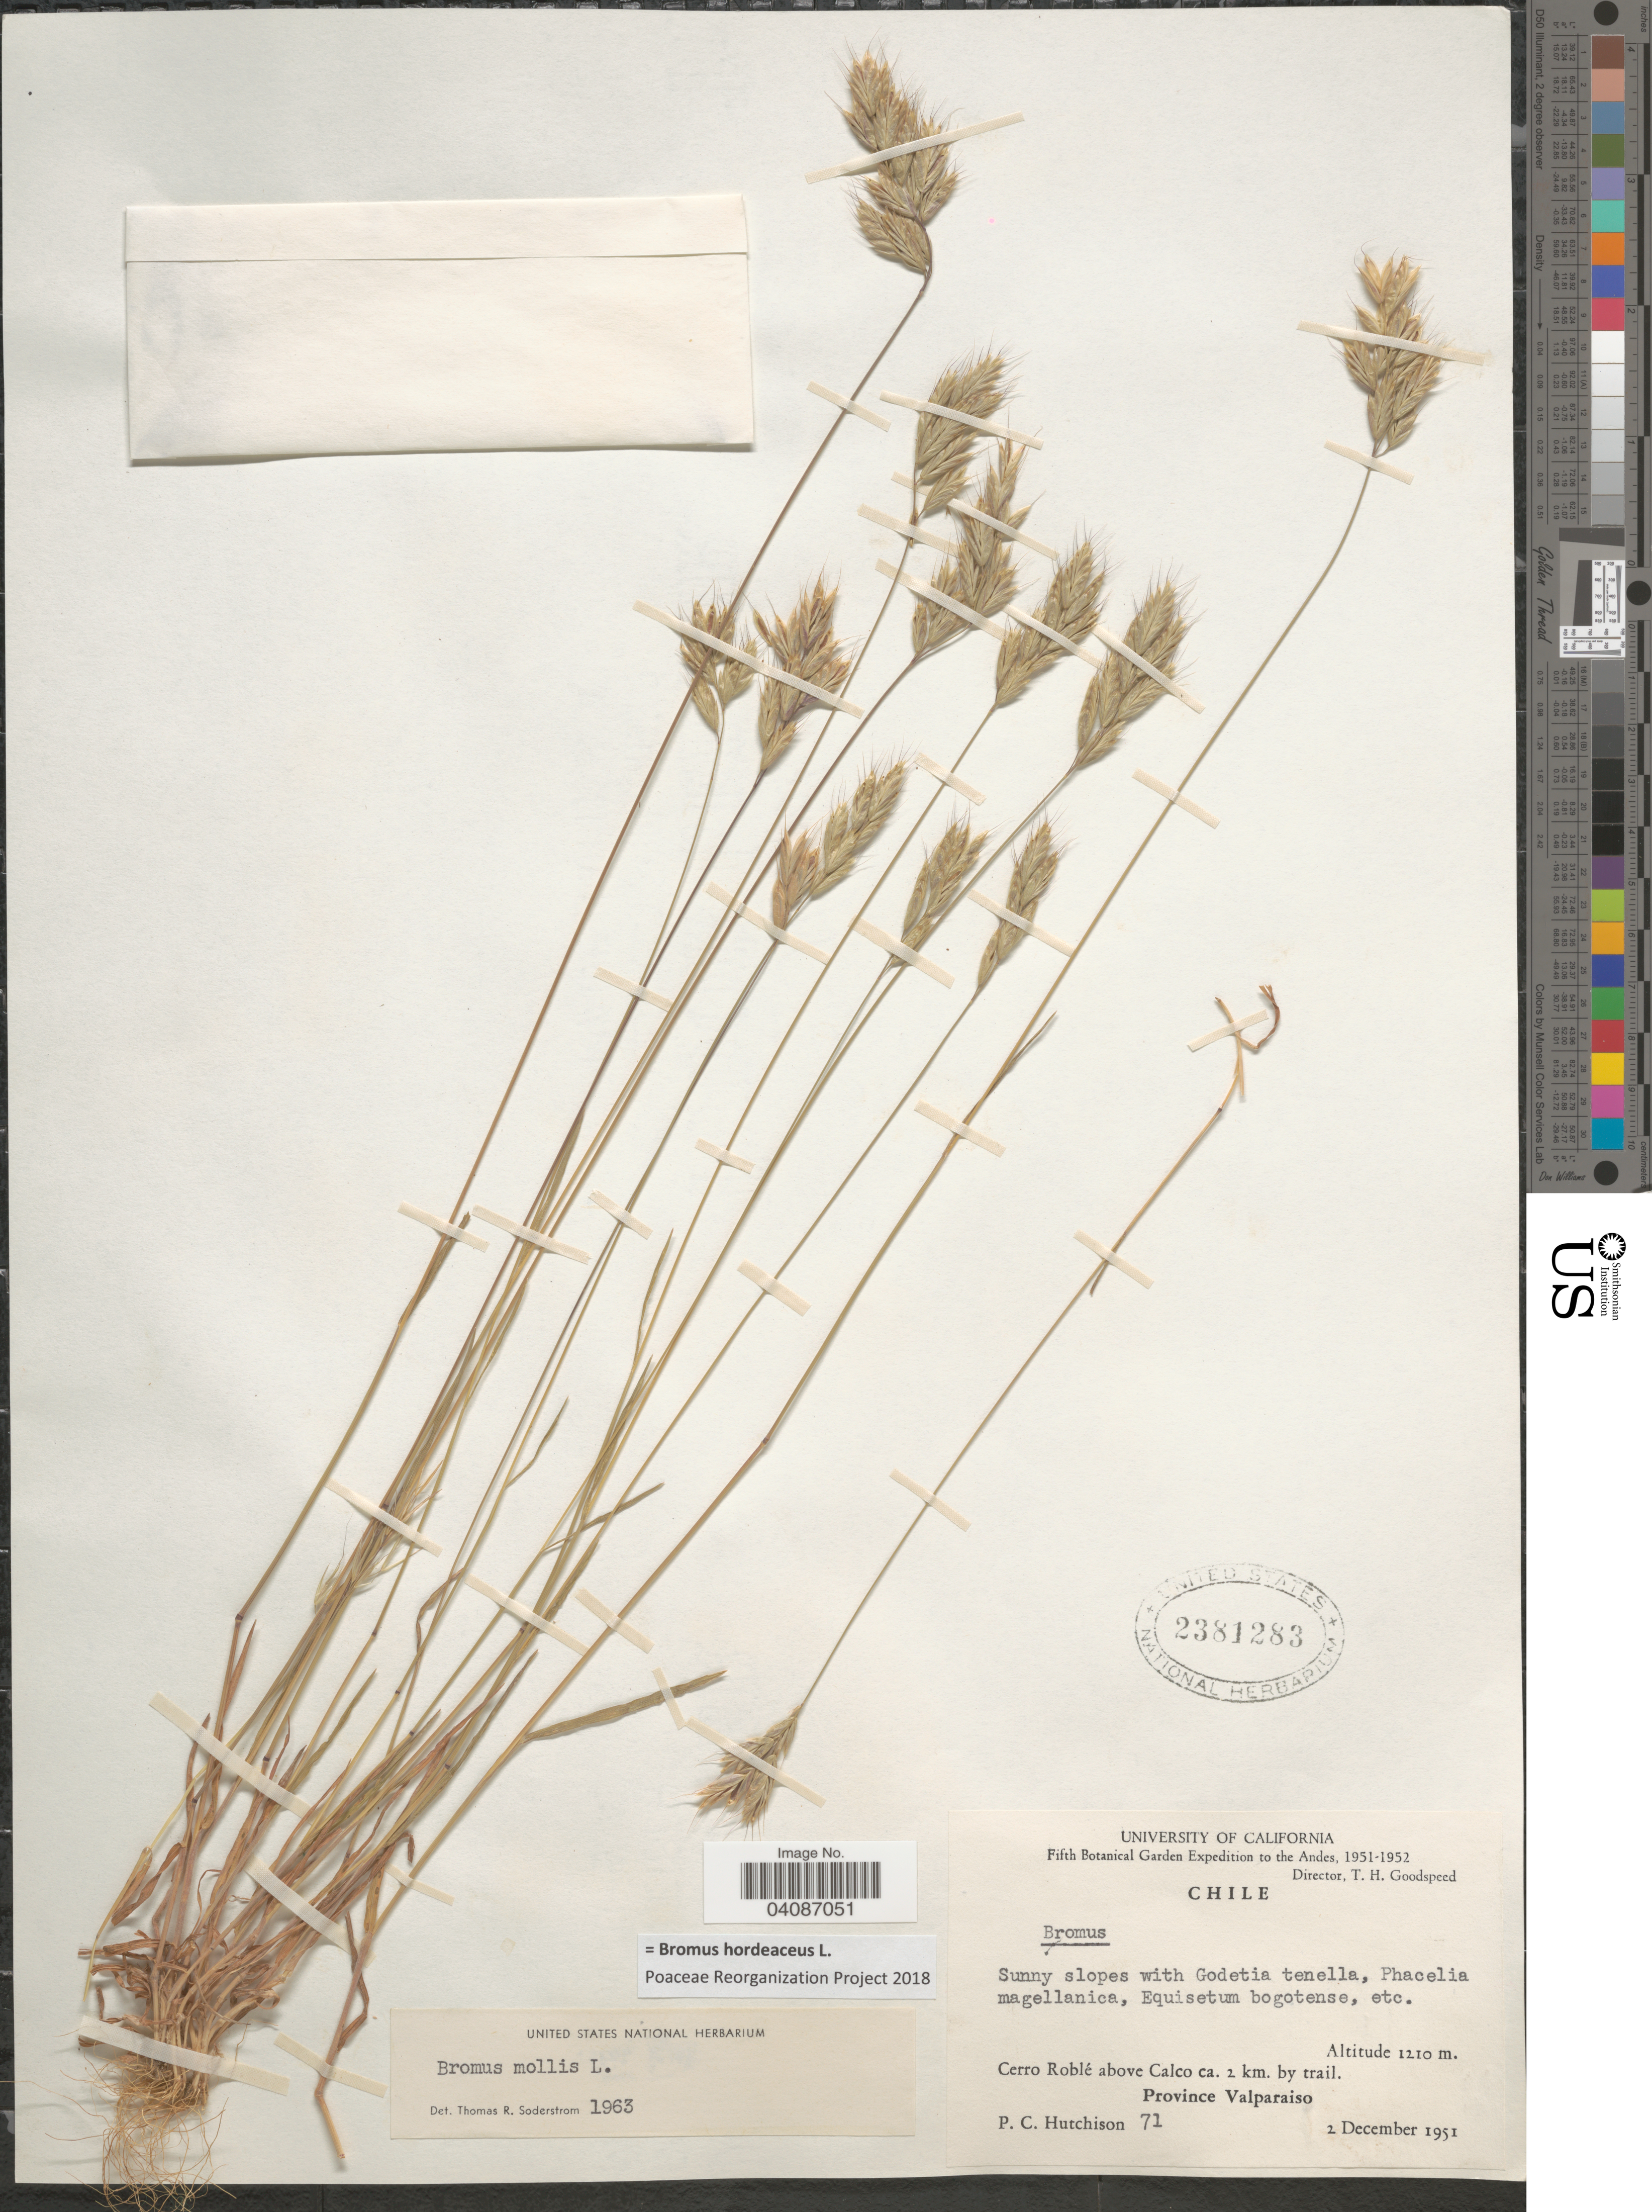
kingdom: Plantae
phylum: Tracheophyta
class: Liliopsida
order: Poales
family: Poaceae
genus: Bromus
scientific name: Bromus hordeaceus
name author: L.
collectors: P. C. Hutchison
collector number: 71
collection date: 1951-12-02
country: Chile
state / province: Valparaíso (V)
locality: Cerro Roblé above Calco ca. 2 km. by trail. Fifth Botanical Garden Expedition to the Andes, 1951-1952.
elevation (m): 1210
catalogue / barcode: US 2381283